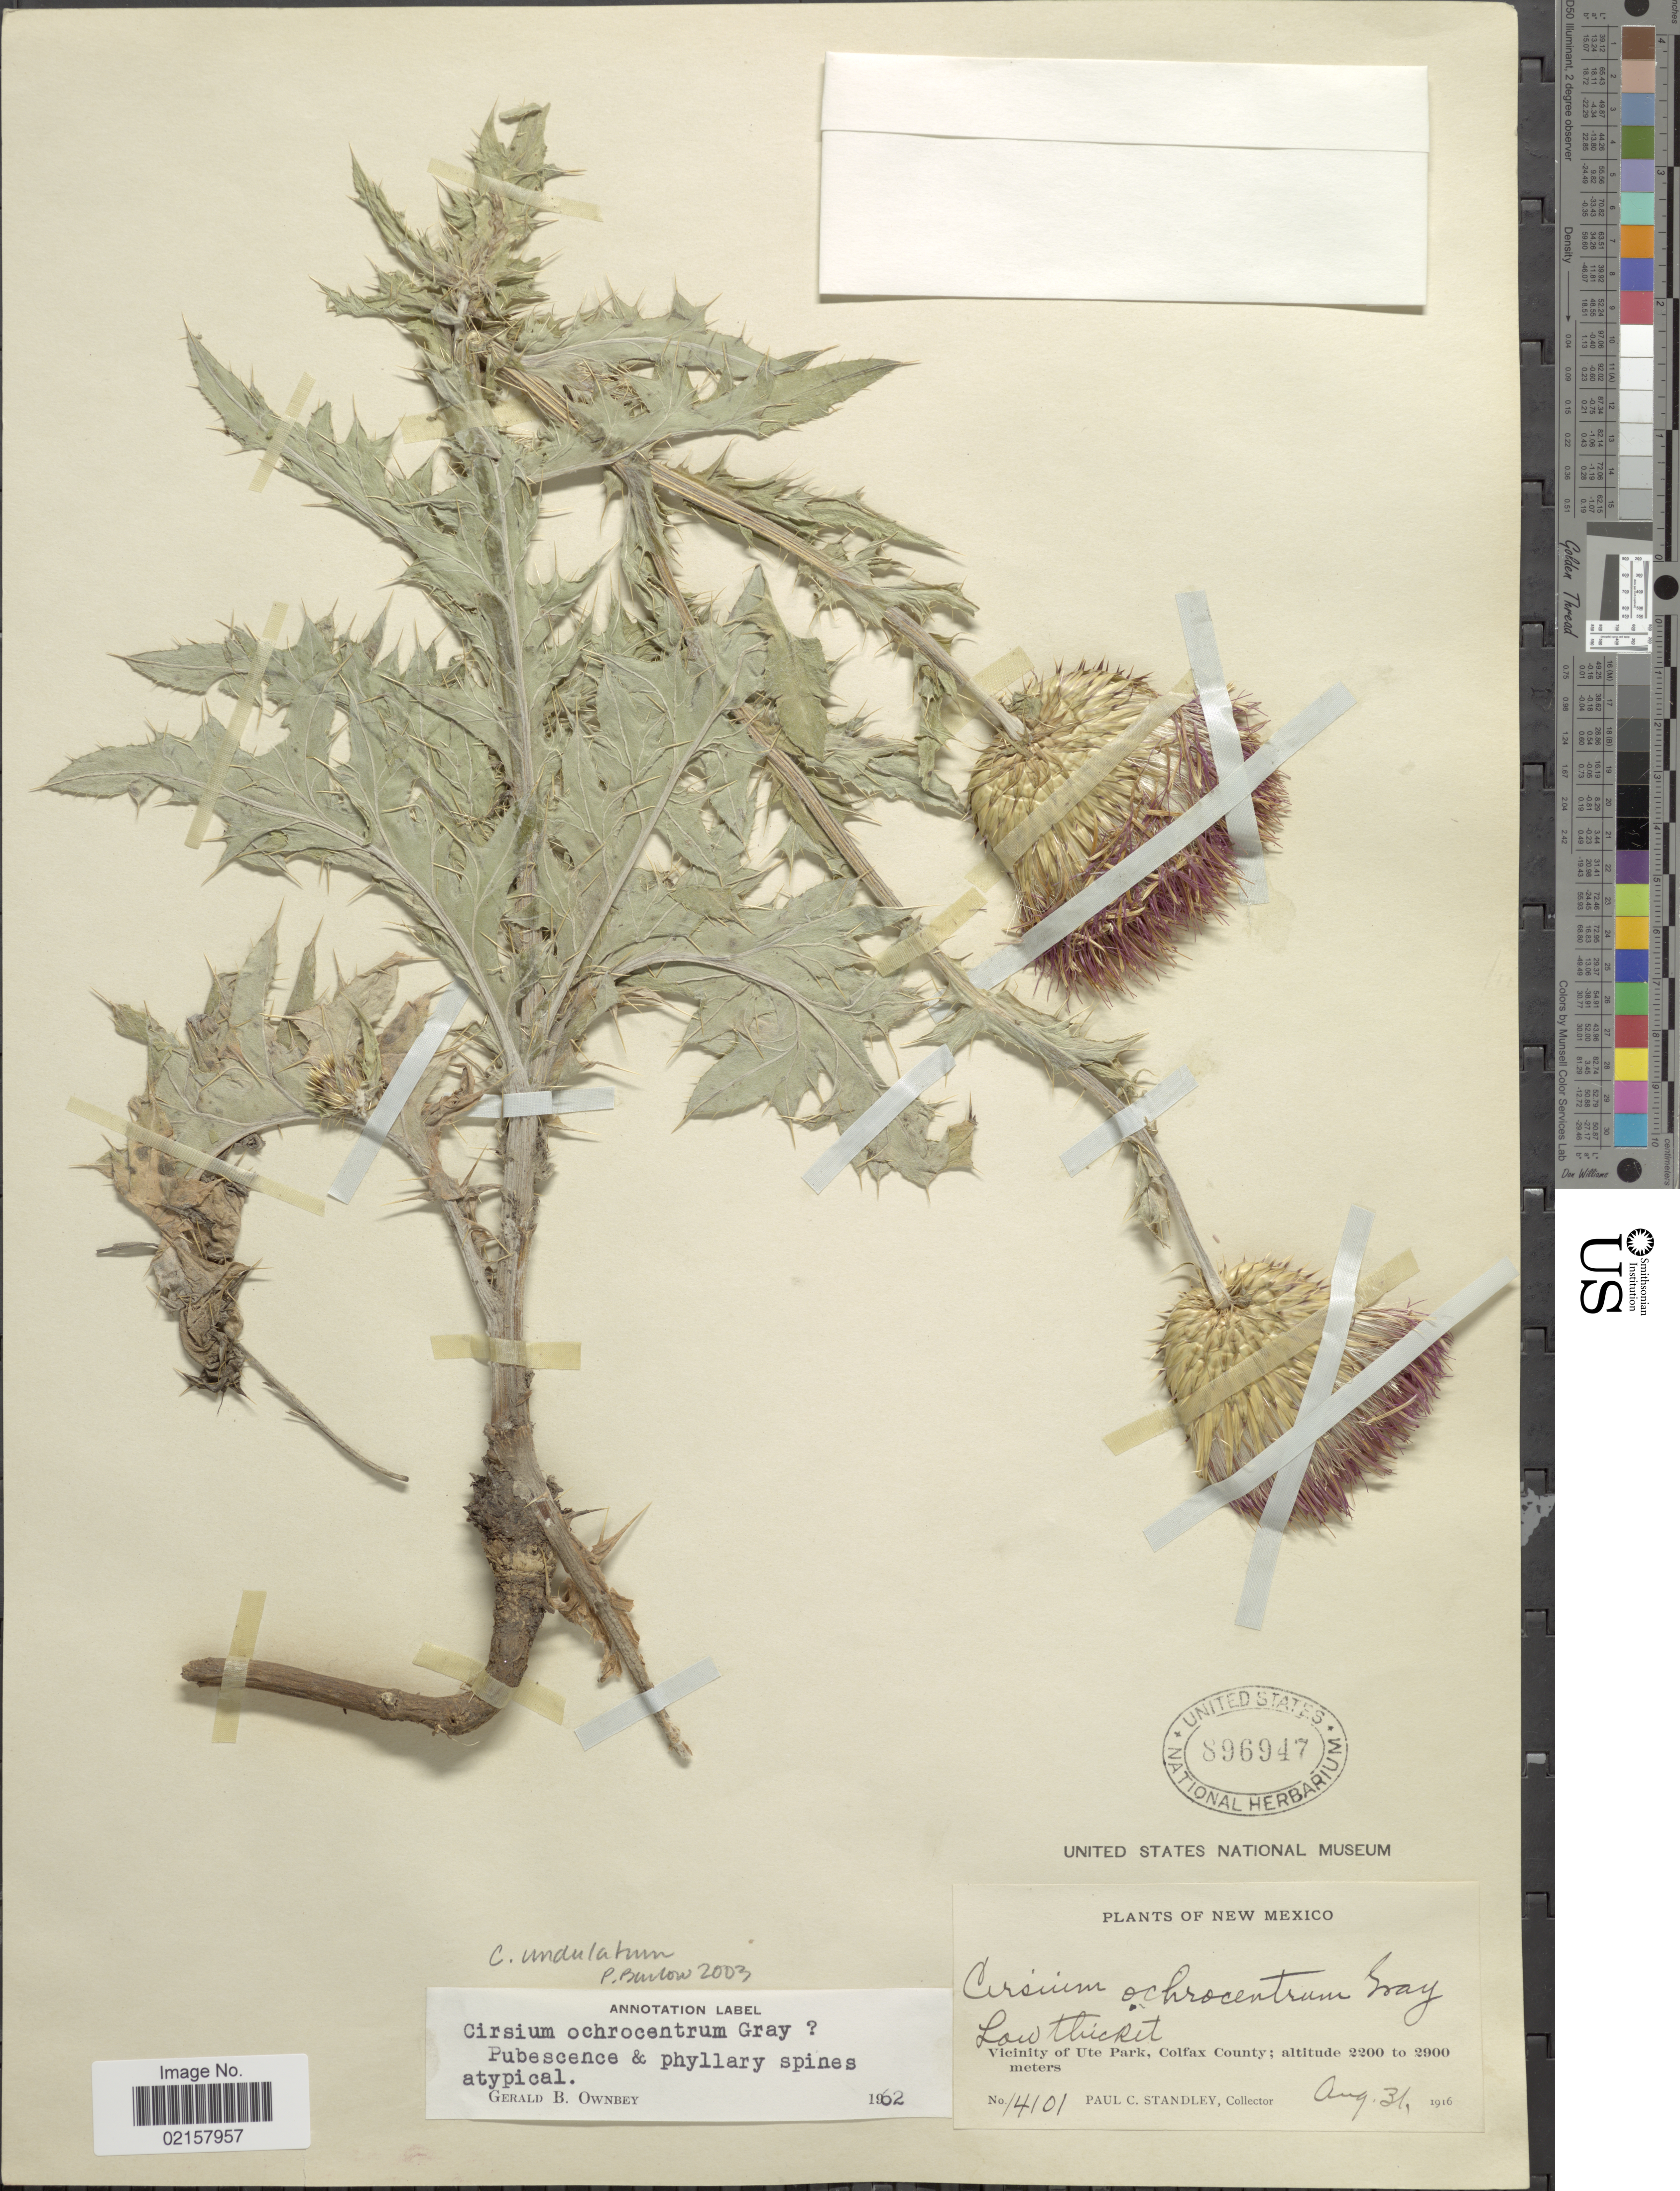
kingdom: Plantae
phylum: Tracheophyta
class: Magnoliopsida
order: Asterales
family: Asteraceae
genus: Cirsium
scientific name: Cirsium undulatum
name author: (Nutt.) Spreng.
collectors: P. C. Standley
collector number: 14101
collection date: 1916-08-31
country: United States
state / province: New Mexico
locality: Low thicket, vicinity of Ute Park, Colfax County.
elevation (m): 2200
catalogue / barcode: US 896947